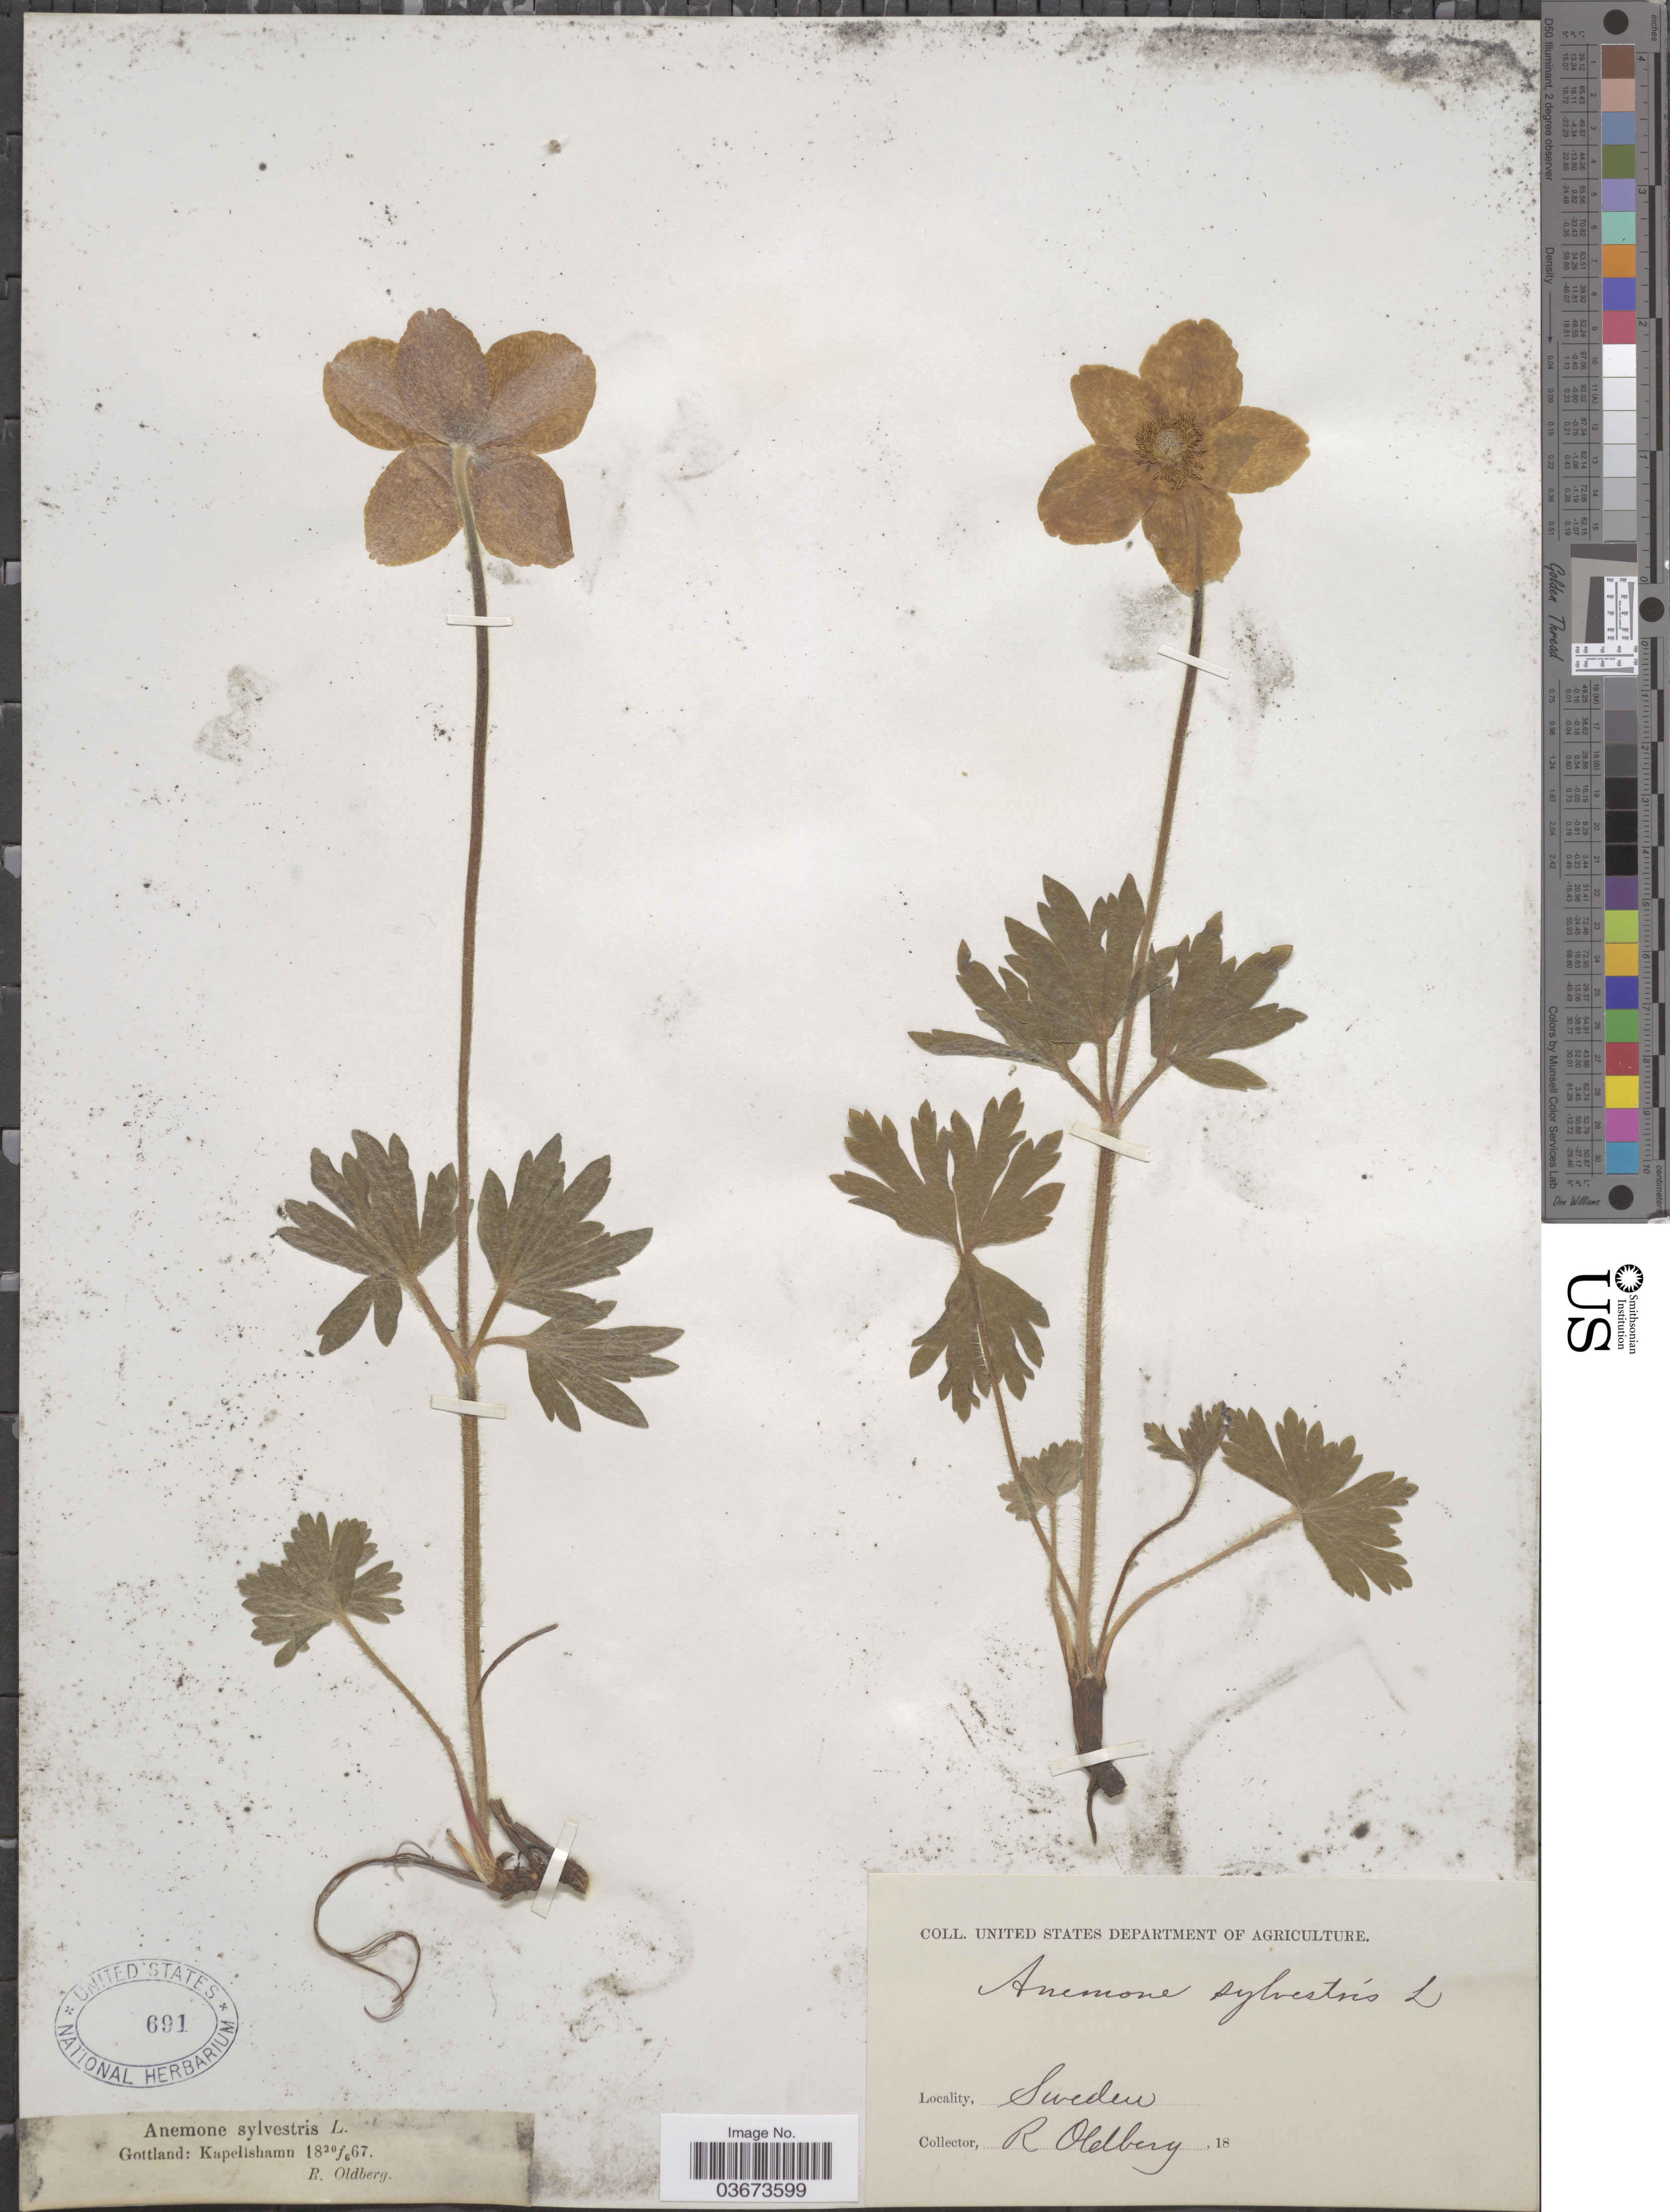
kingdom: Plantae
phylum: Tracheophyta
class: Magnoliopsida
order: Ranunculales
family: Ranunculaceae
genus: Anemone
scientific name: Anemone sylvestris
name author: L.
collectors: R. Oldberg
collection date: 1867-06-20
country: Sweden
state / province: Gotland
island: Gotland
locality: Gottland: Kapellshamn.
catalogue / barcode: US 691